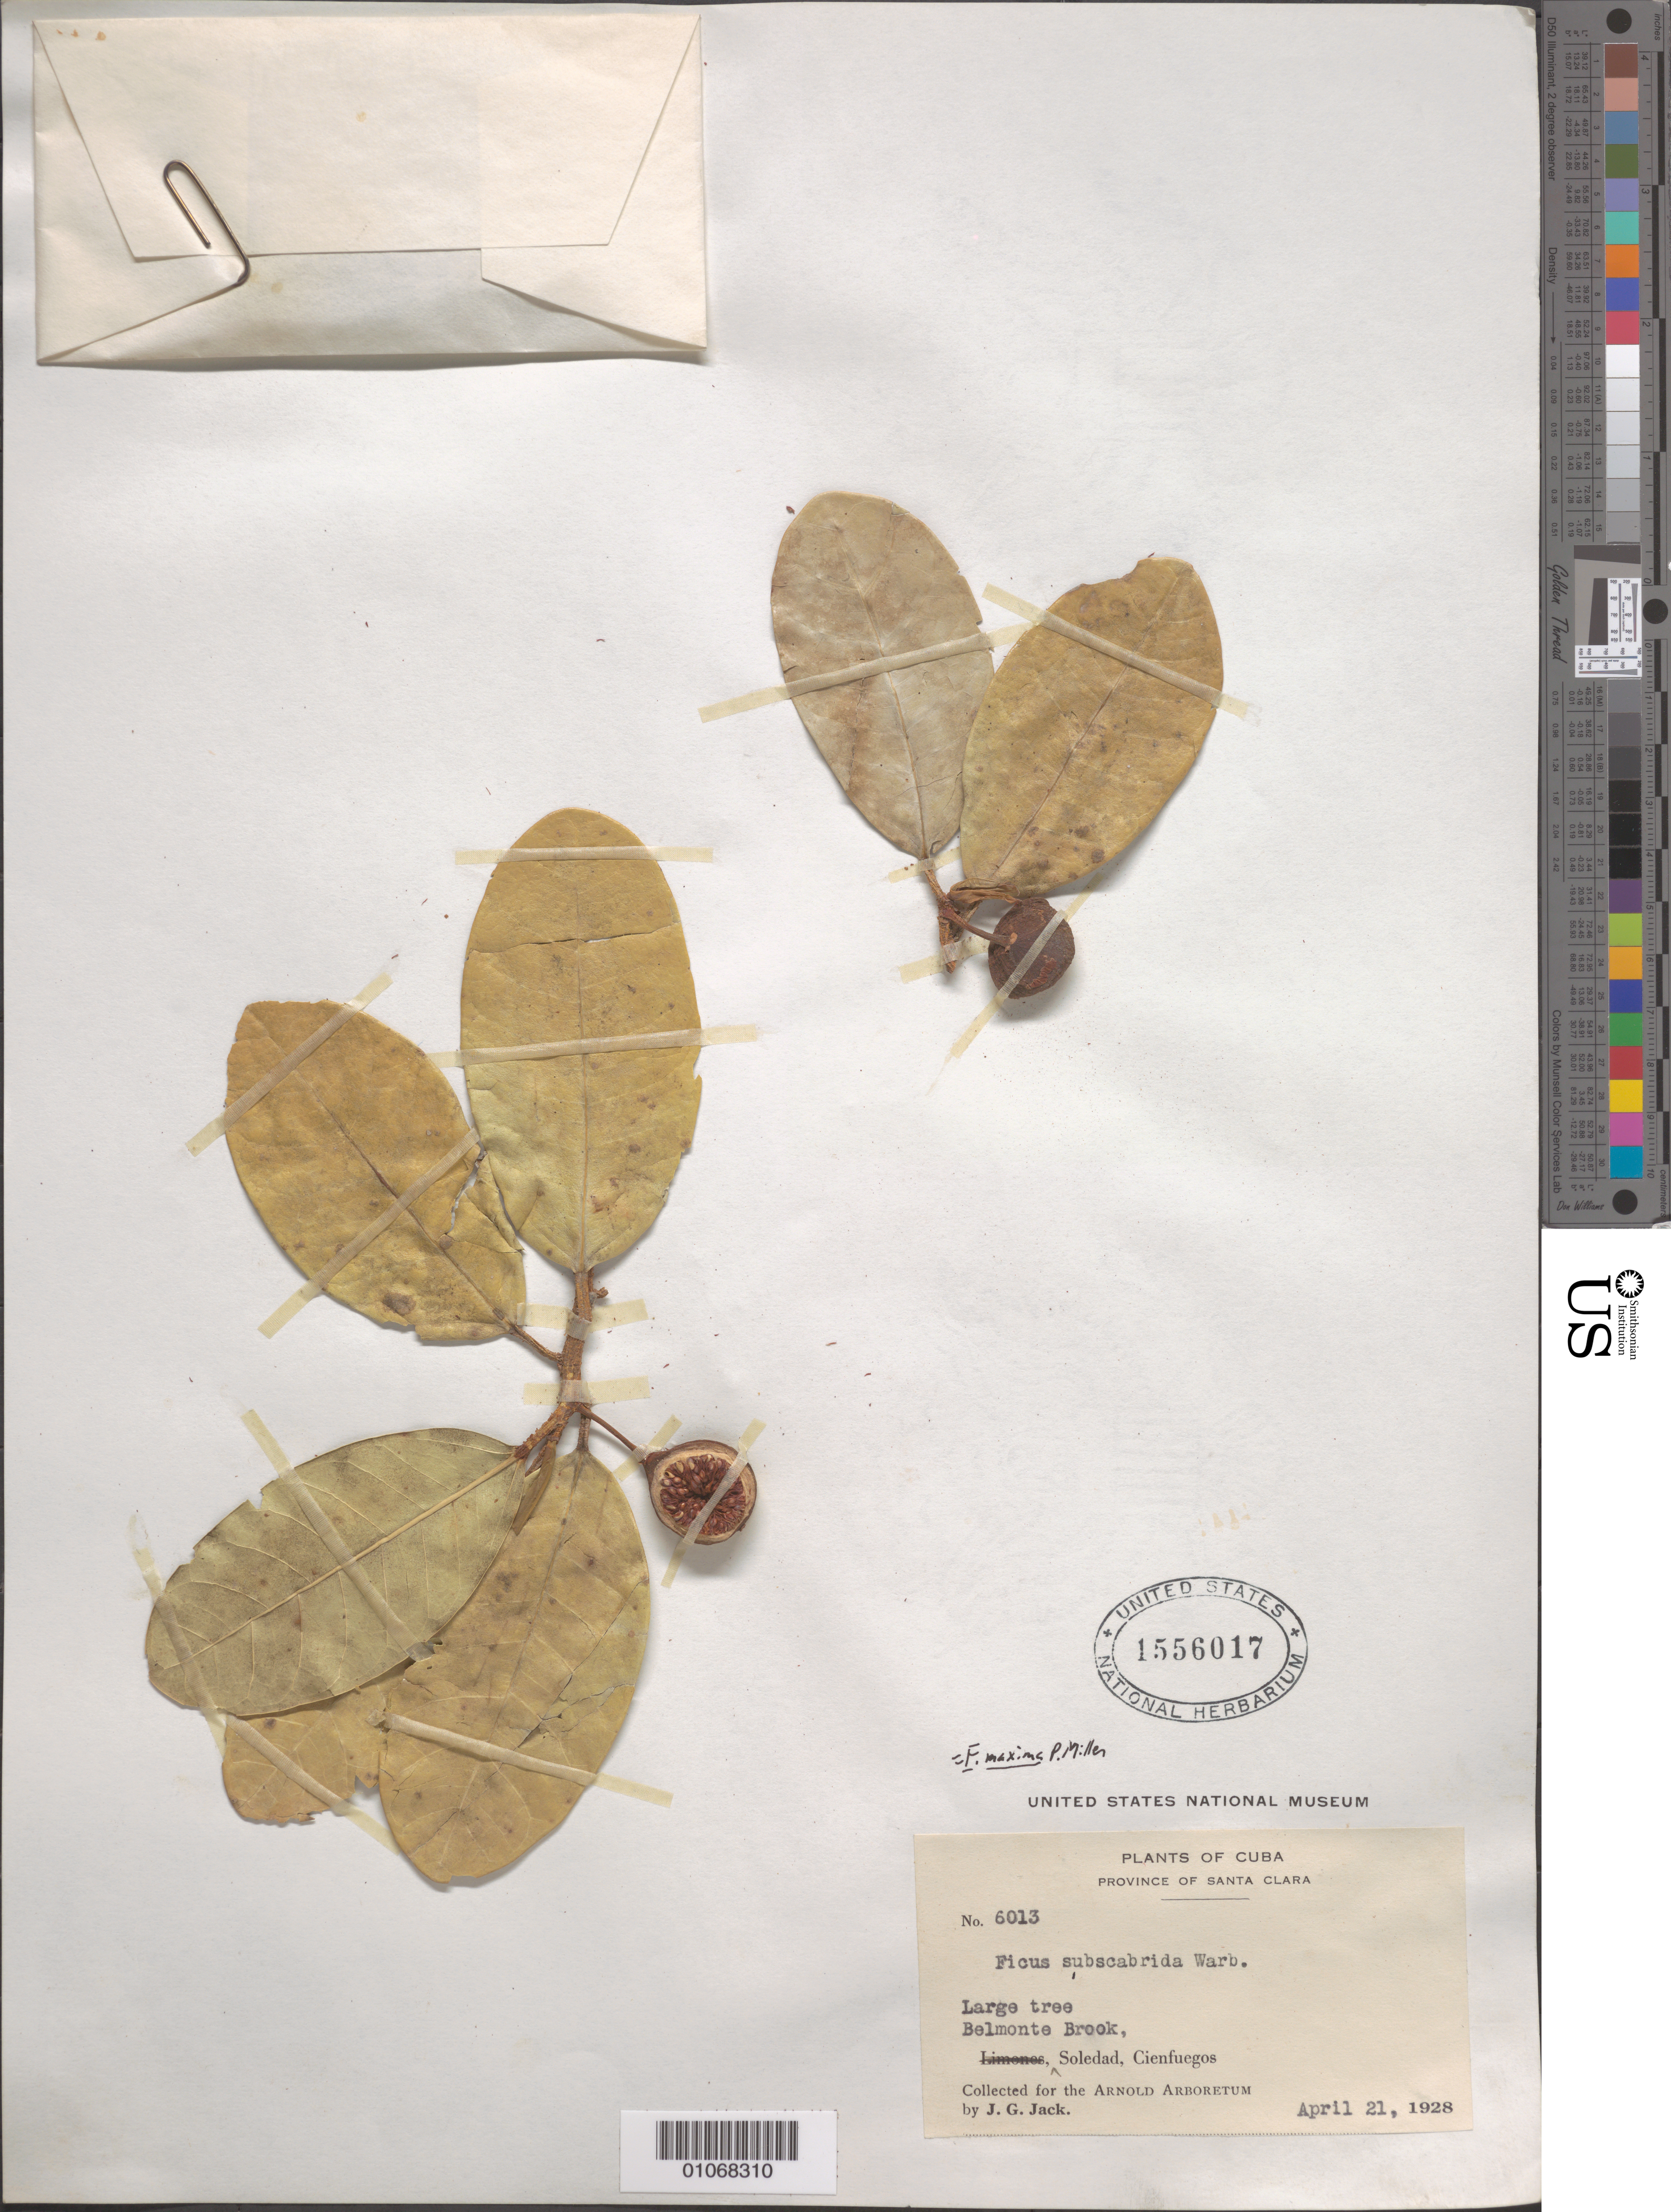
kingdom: Plantae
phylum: Tracheophyta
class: Magnoliopsida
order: Rosales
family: Moraceae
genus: Ficus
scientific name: Ficus maxima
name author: Mill.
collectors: J. G. Jack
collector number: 6013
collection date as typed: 21 Apr 1928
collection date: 1928-04-21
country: Cuba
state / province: Cienfuegos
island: Cuba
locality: Belmonte Brook Soledad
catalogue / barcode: US 1556017